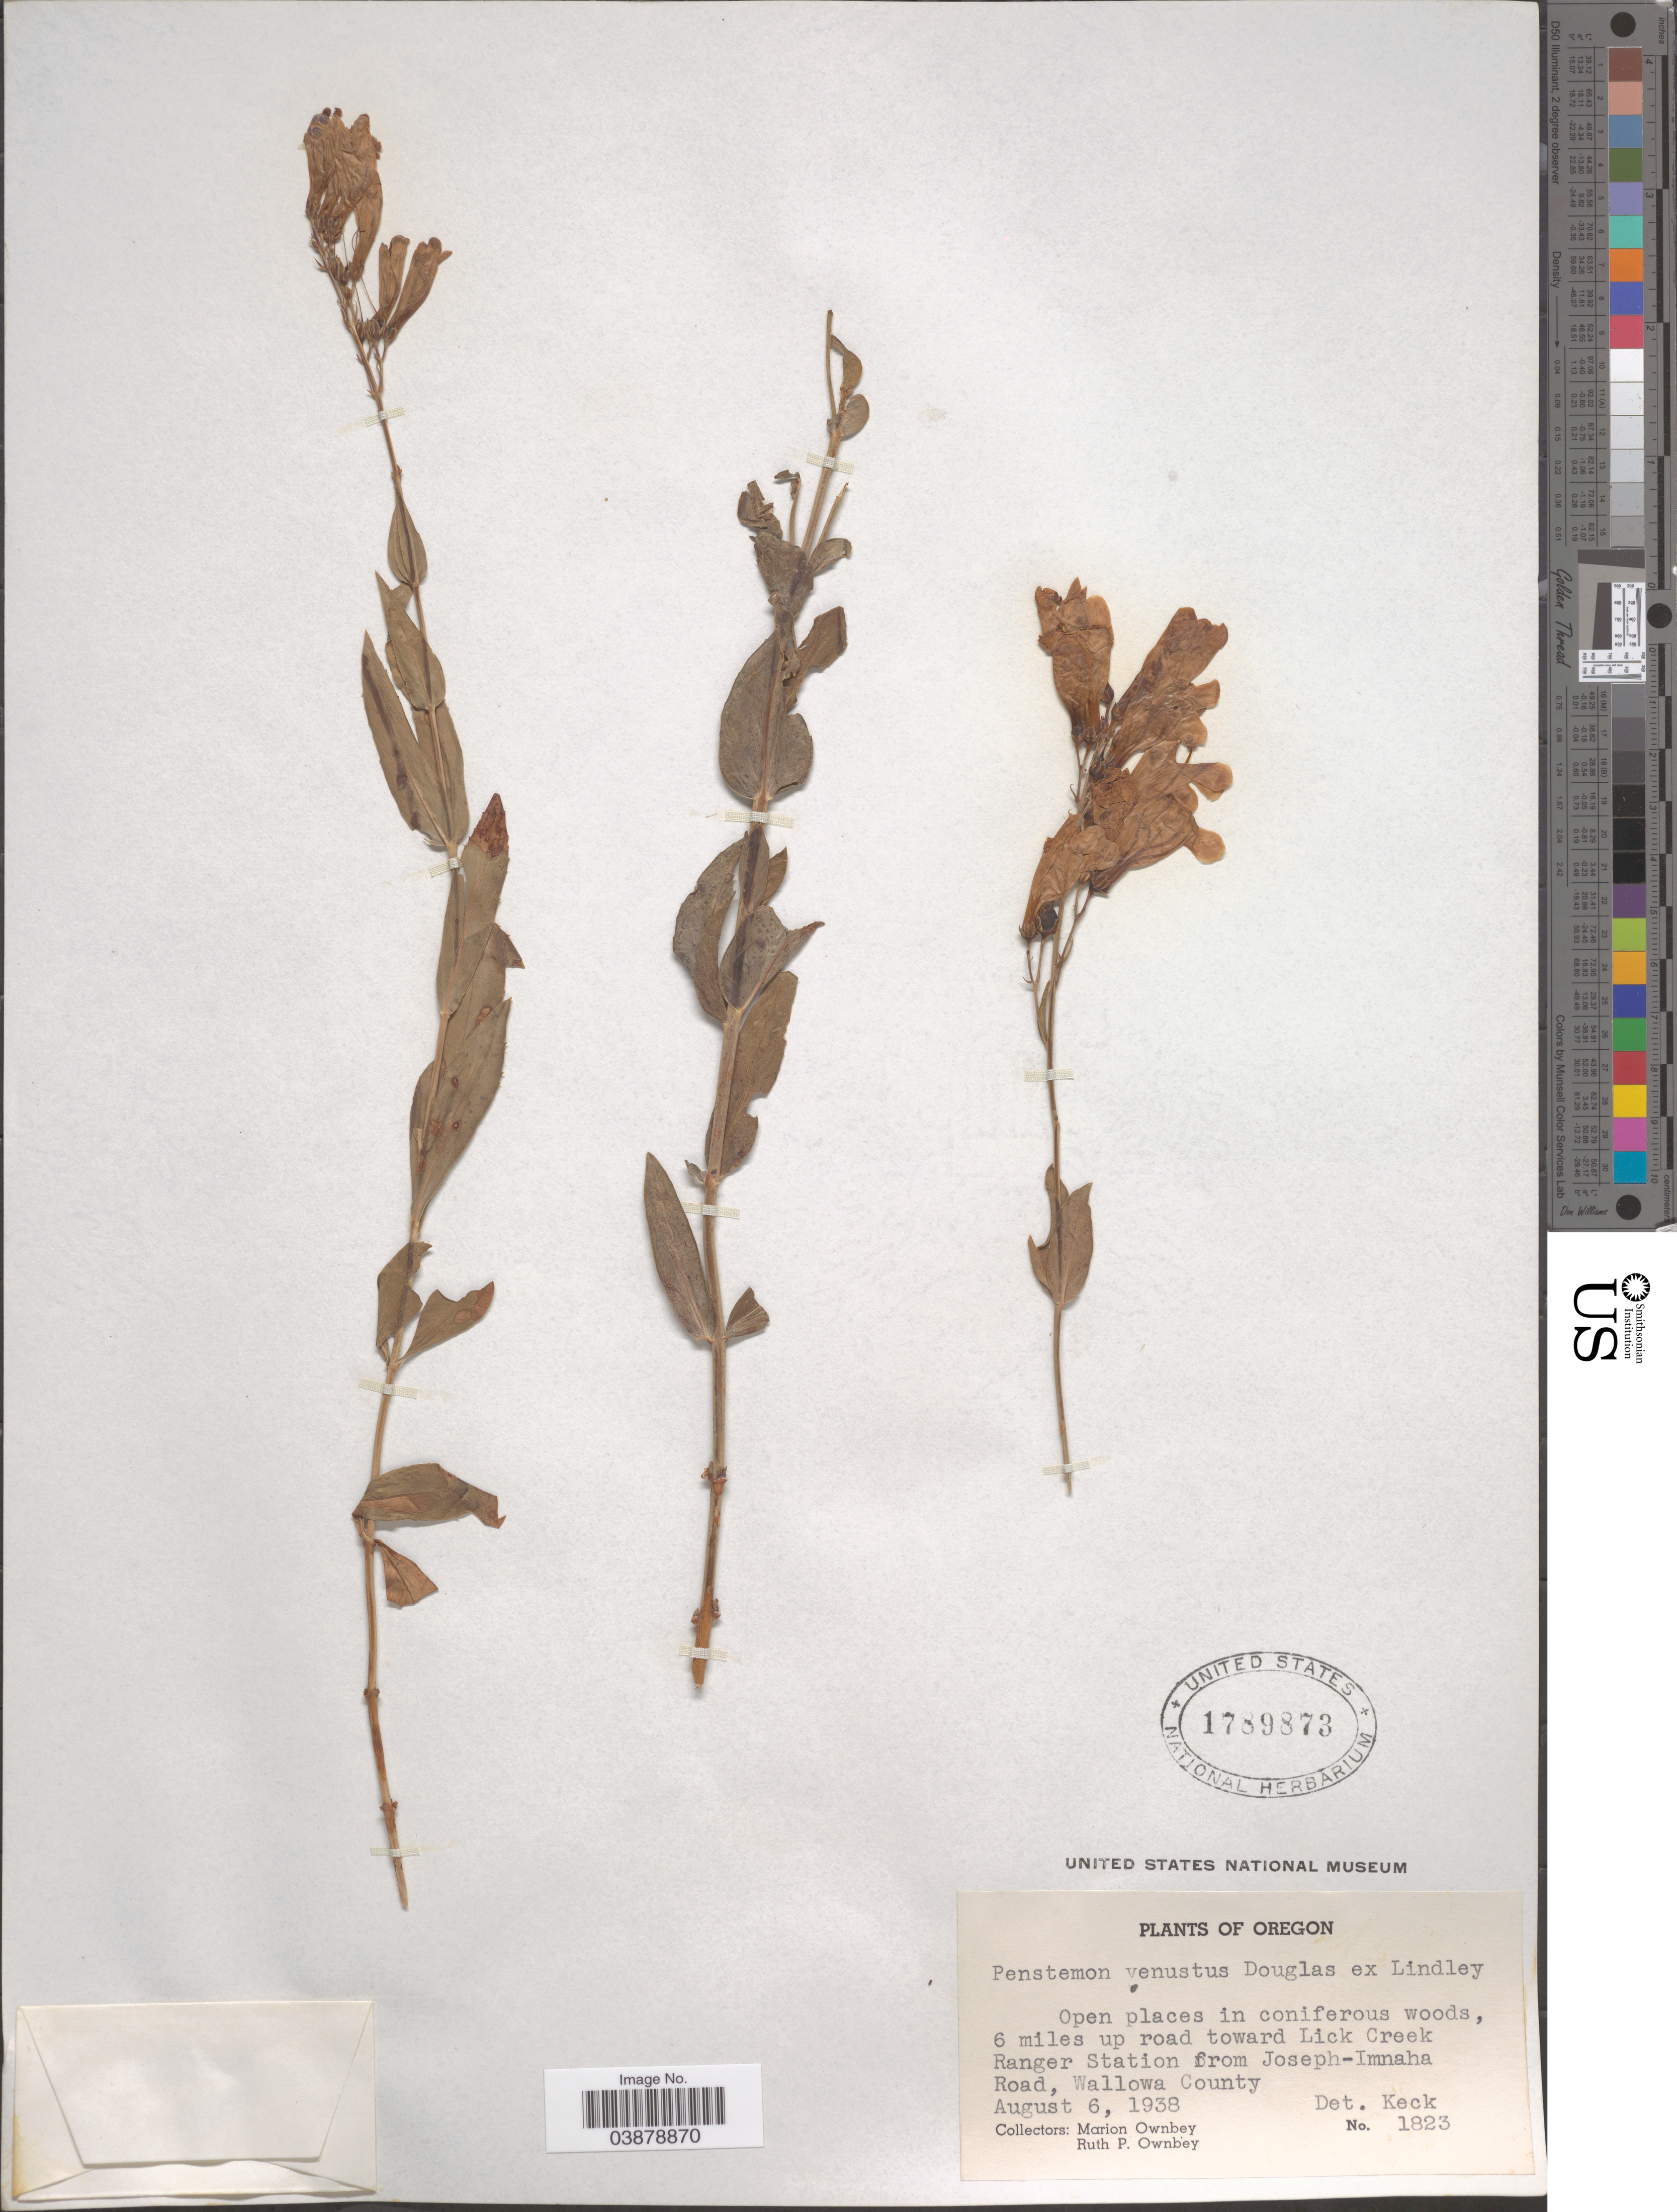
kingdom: Plantae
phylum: Tracheophyta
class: Magnoliopsida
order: Lamiales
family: Plantaginaceae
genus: Penstemon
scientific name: Penstemon venustus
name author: Douglas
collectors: M. Ownbey & R. Ownbey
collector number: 1823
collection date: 1938-08-06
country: United States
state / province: Oregon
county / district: Wallowa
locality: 6 miles up road toward Lick Creek Ranger Station from Joseph-Imnaha Road, Wallowa County.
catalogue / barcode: US 1789873